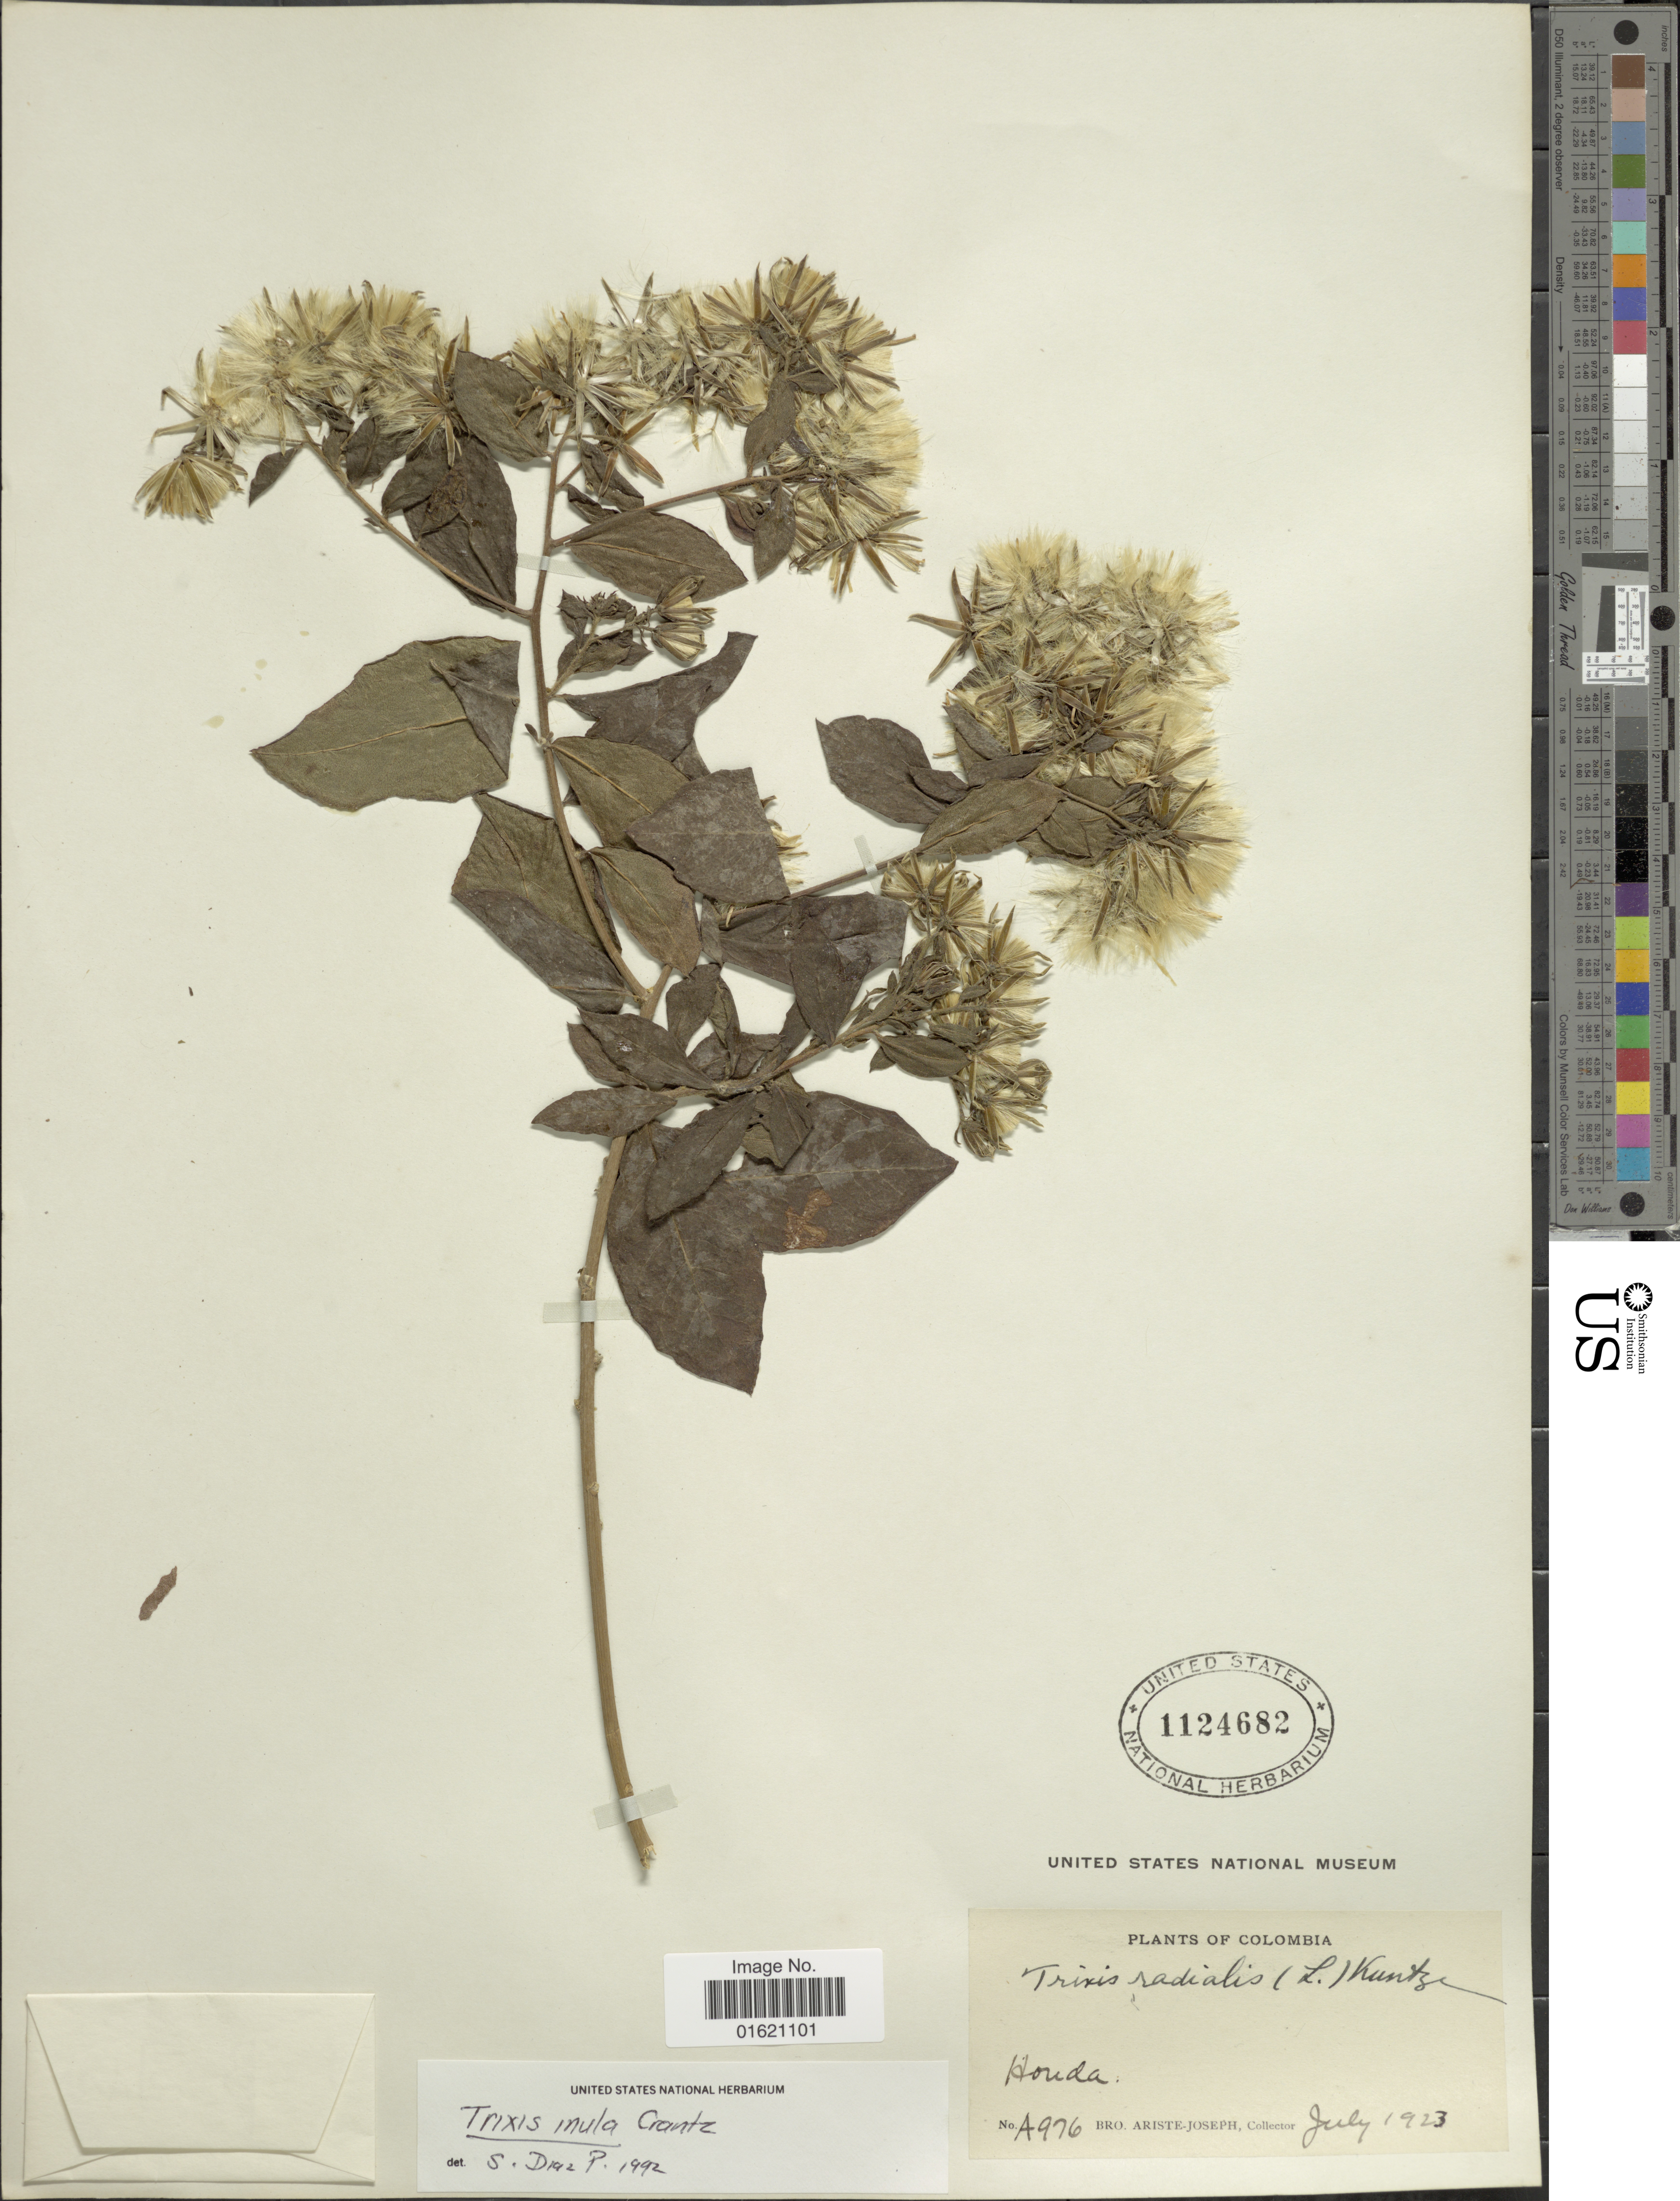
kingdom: Plantae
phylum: Tracheophyta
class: Magnoliopsida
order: Asterales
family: Asteraceae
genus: Trixis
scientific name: Trixis inula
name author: Crantz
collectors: Bro. Ariste-Joseph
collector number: A976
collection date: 1923-07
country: Colombia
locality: Honda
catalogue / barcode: US 1124682